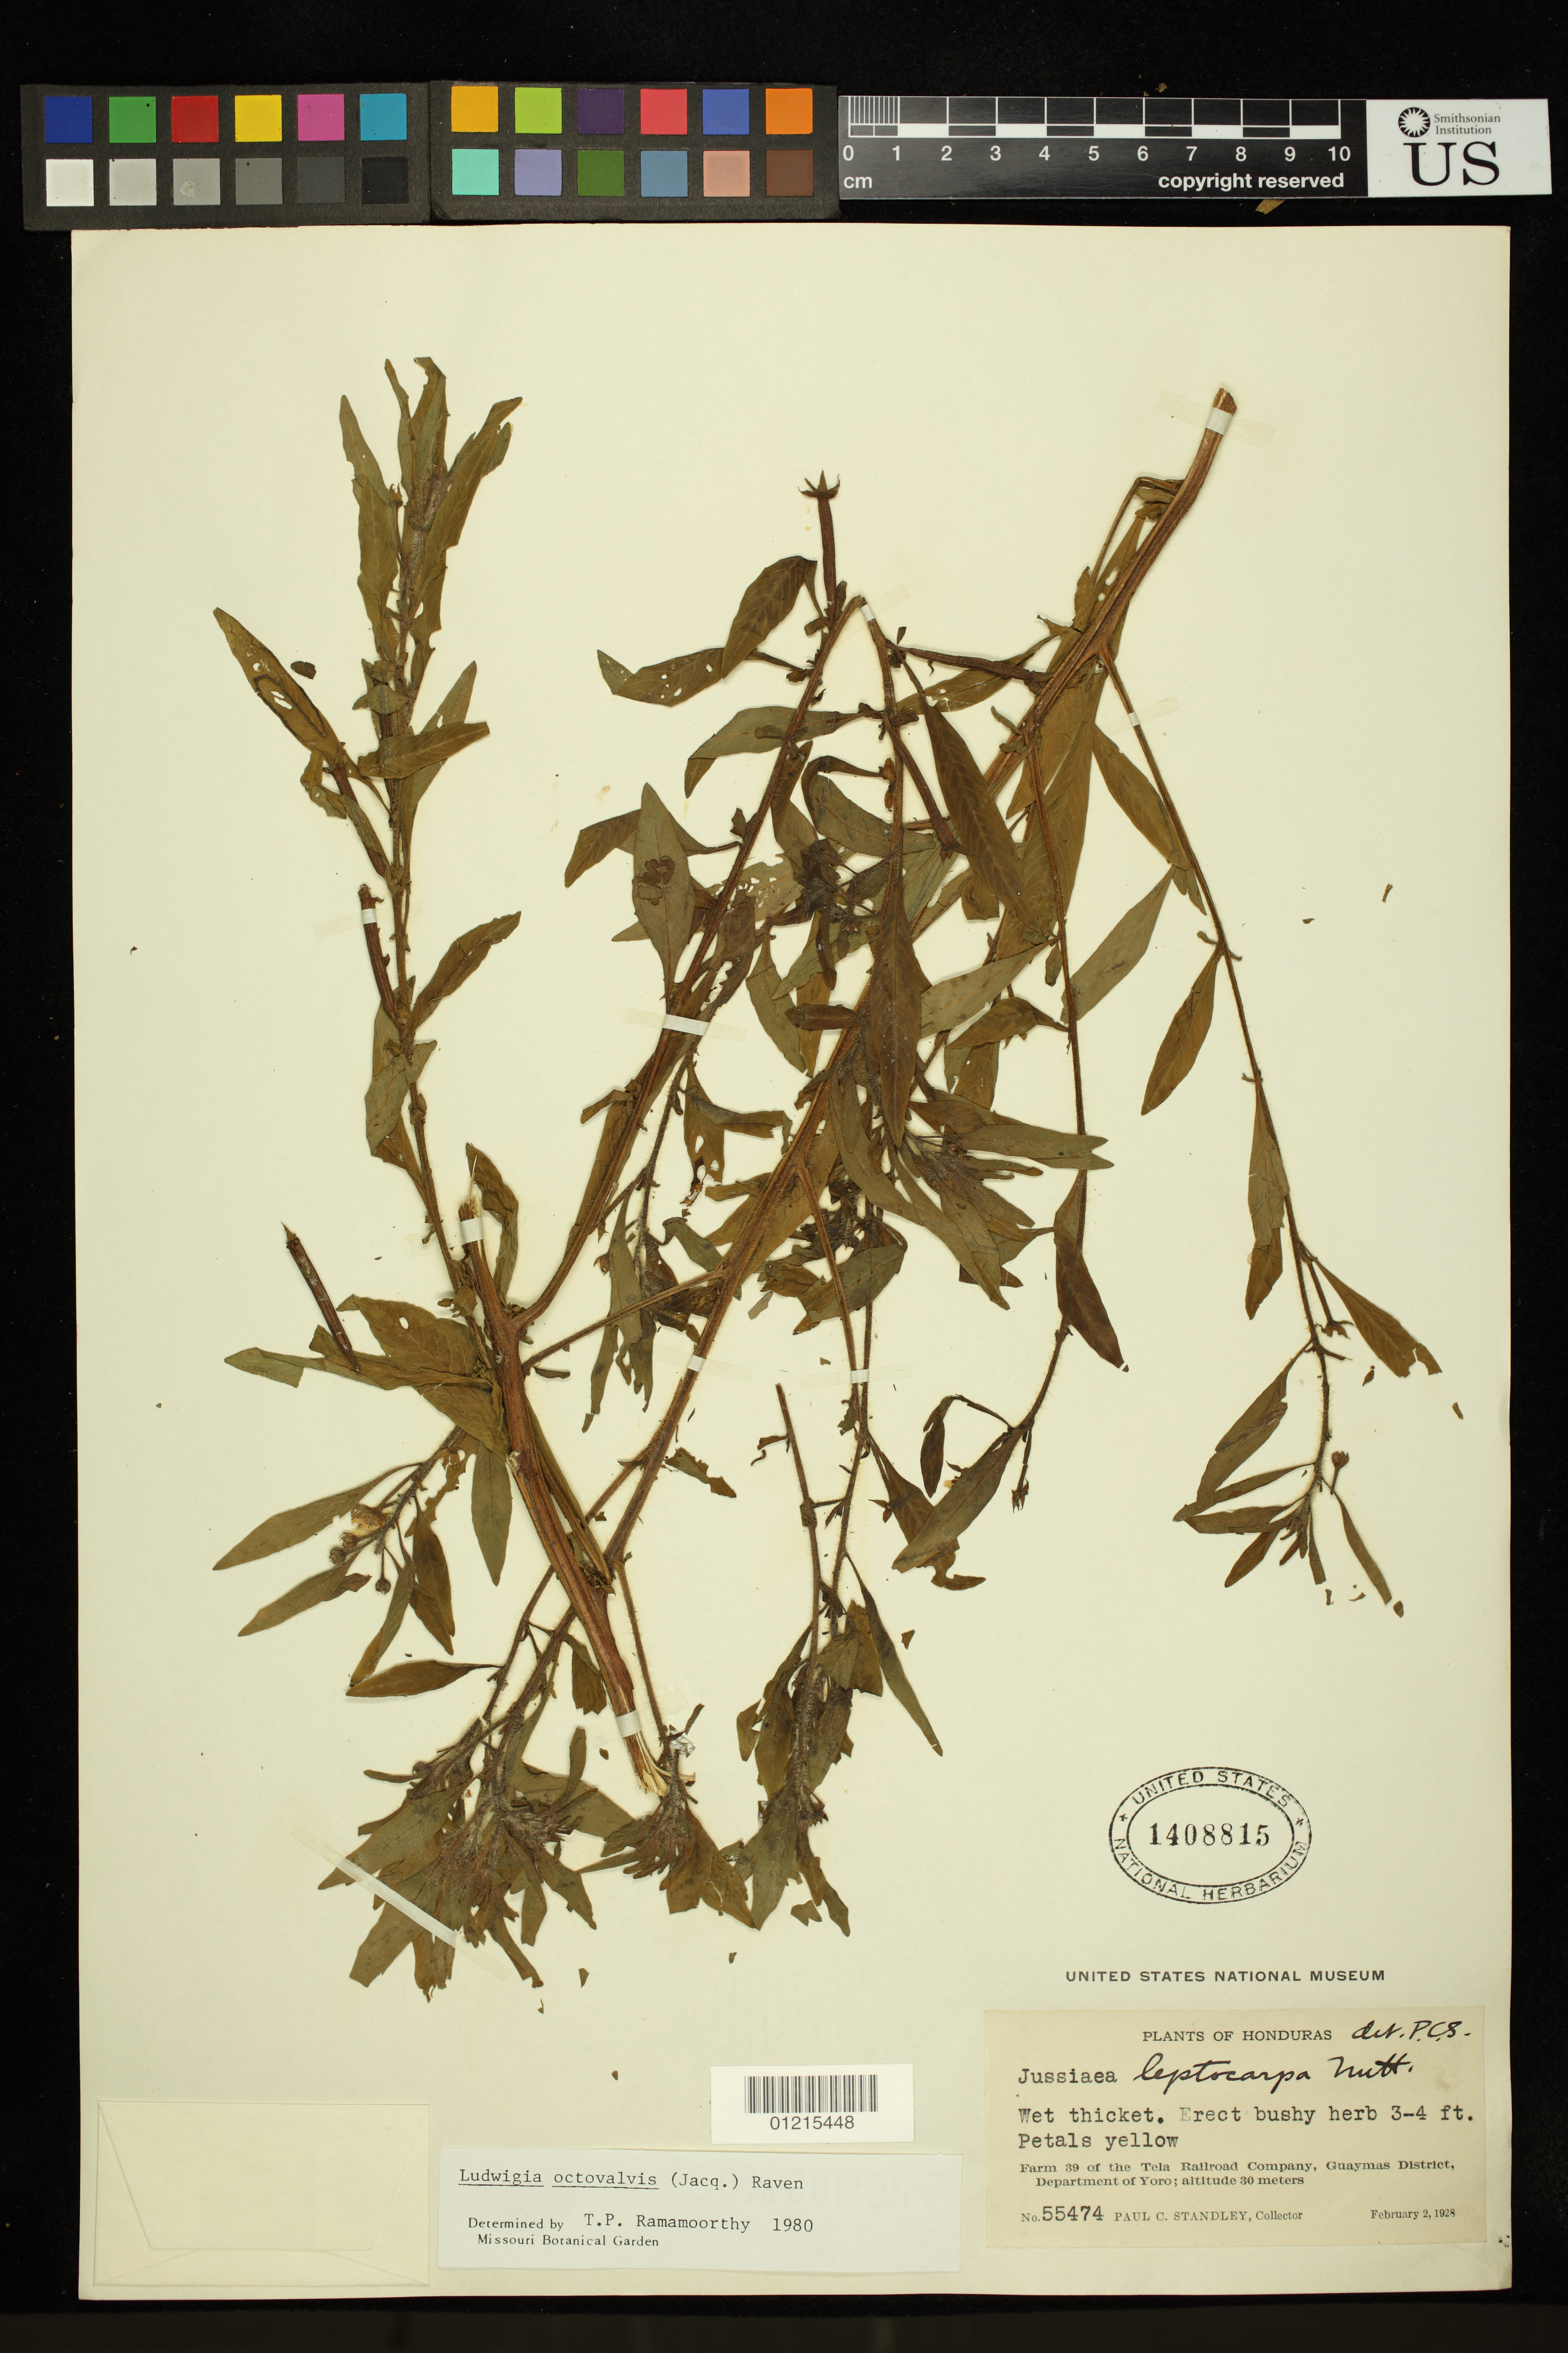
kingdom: Plantae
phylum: Tracheophyta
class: Magnoliopsida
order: Myrtales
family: Onagraceae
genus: Ludwigia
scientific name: Ludwigia octovalvis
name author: (Jacq.) P.H. Raven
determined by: Ramamoorthy, T. P.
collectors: P. C. Standley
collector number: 55474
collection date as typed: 2 Feb 1928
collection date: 1928-02-02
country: Honduras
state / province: Yoro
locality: Farm 39 of the Tela Railroad Company, Guaymas District.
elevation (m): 30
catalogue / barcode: US 1408815